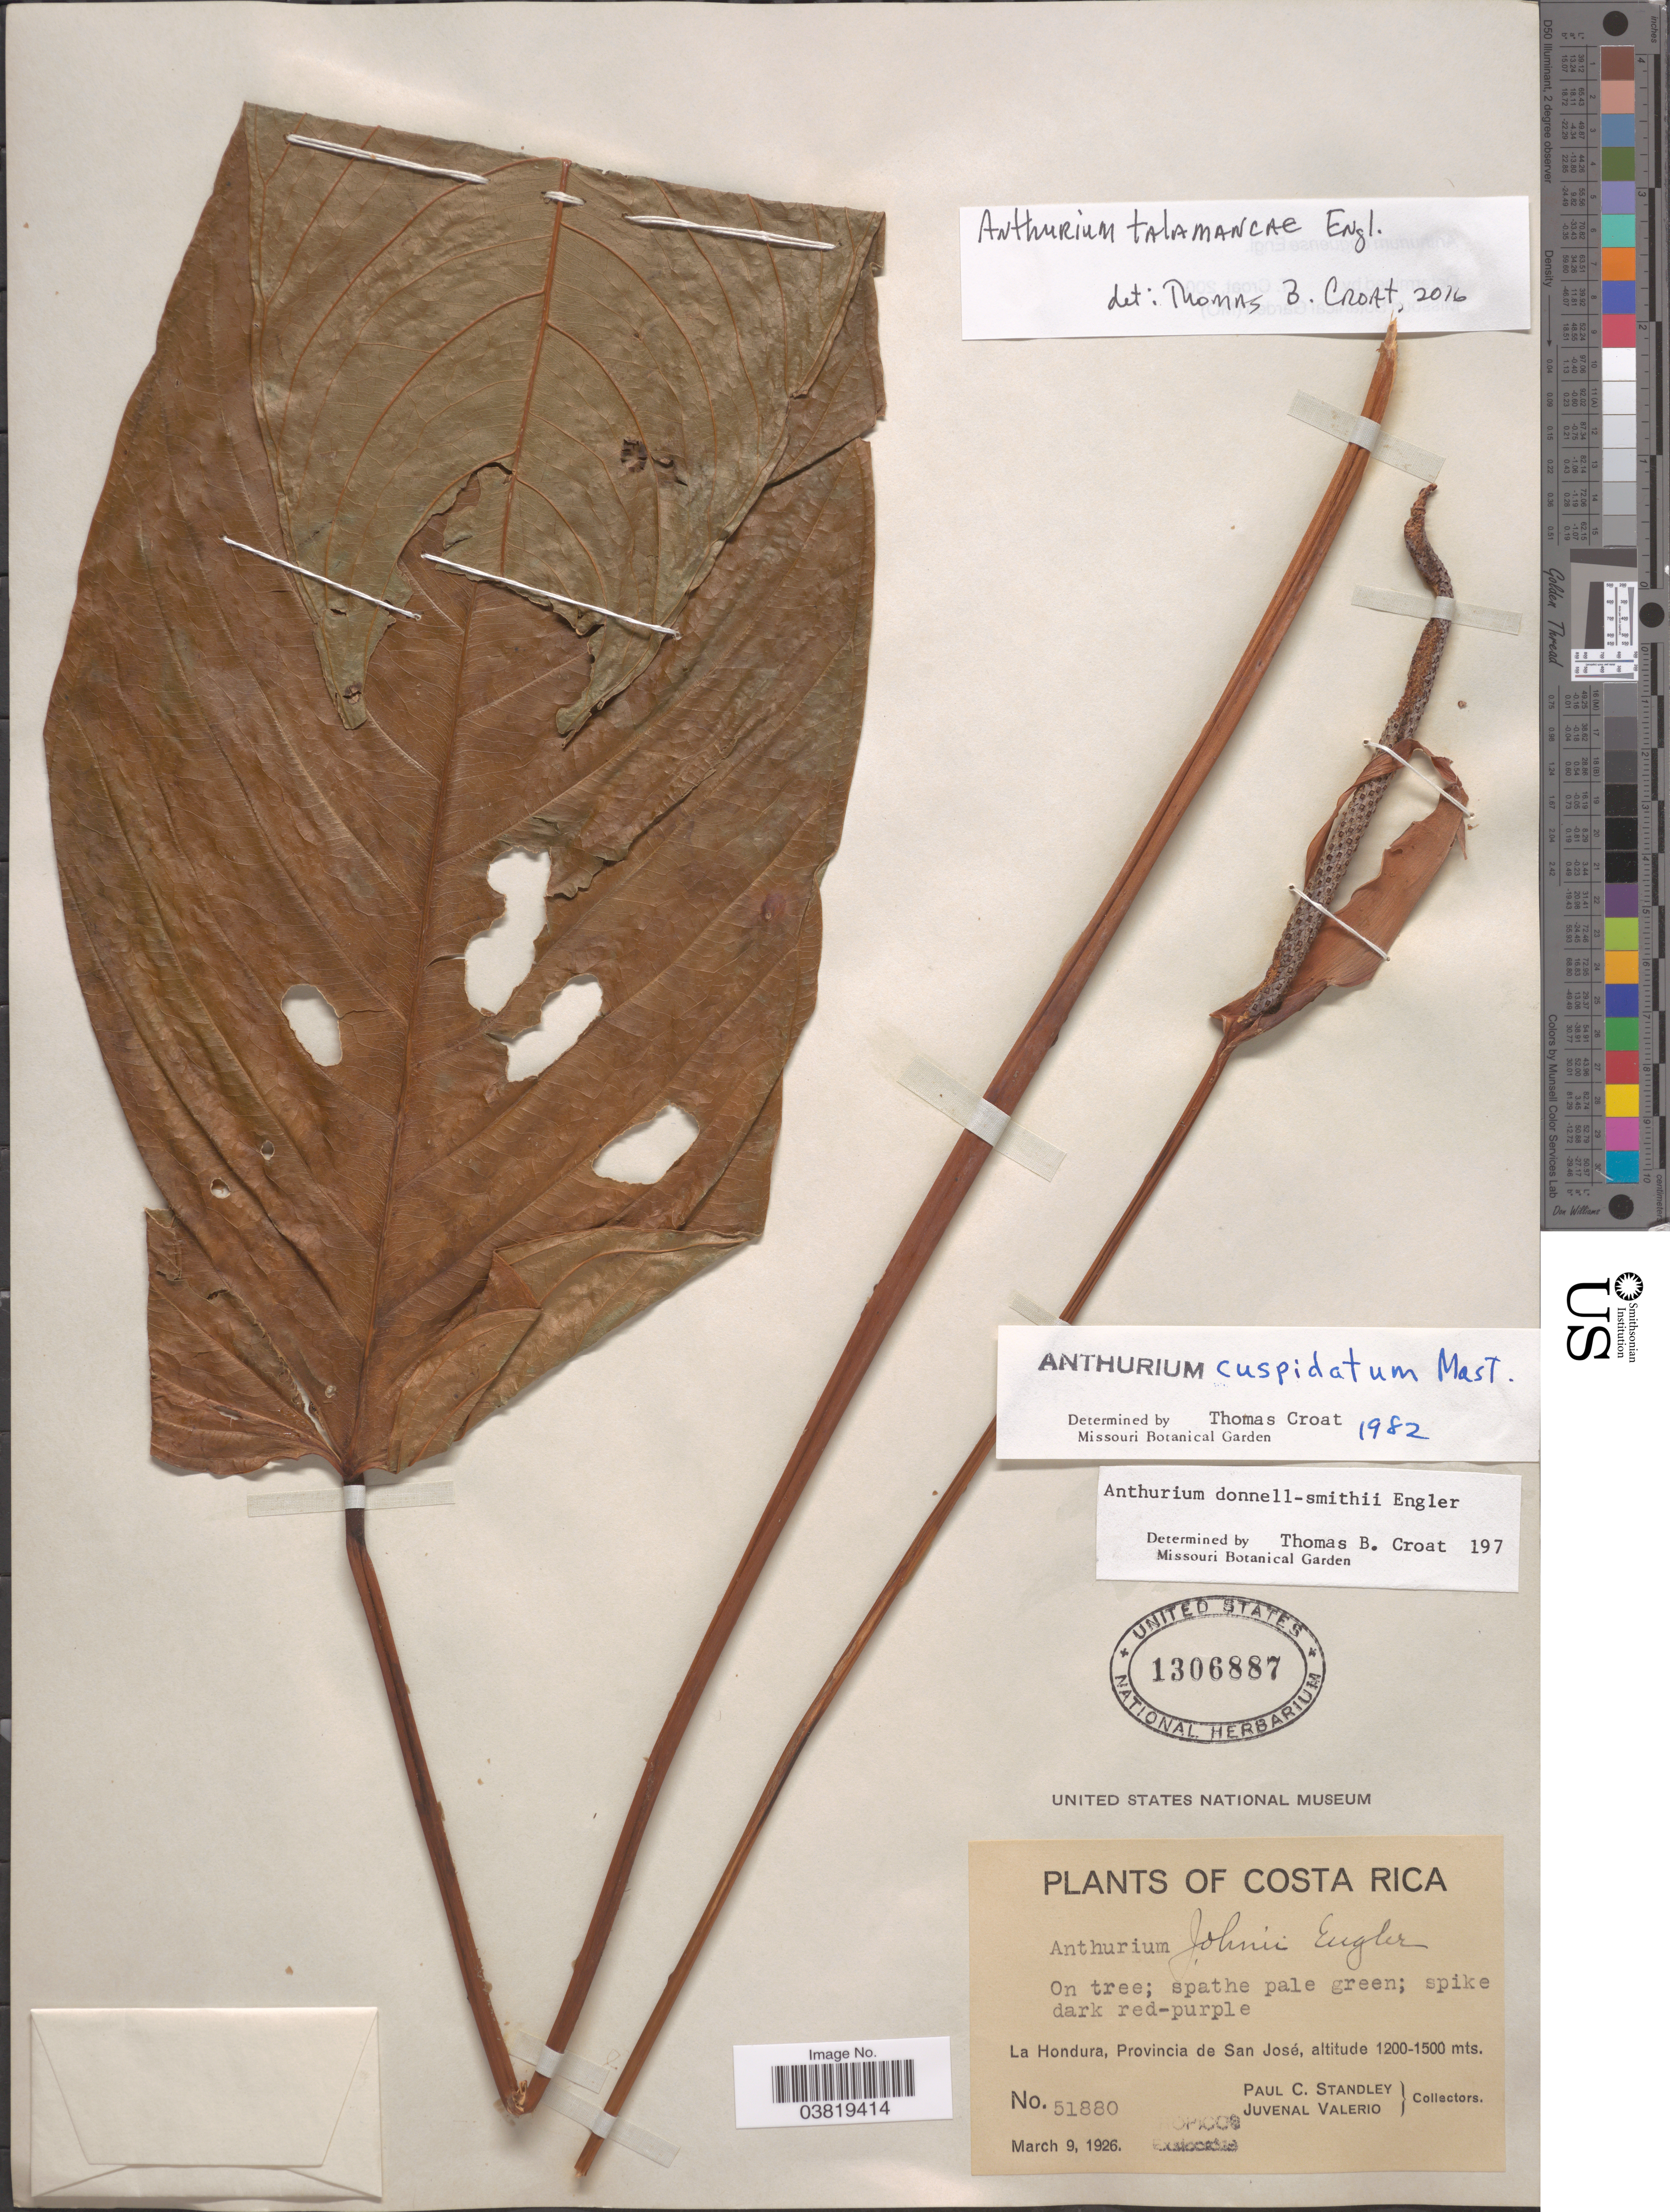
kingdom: Plantae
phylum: Tracheophyta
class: Liliopsida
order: Alismatales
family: Araceae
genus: Anthurium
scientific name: Anthurium talamancae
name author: Engl.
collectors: P. C. Standley & J. Valerio R.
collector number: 51880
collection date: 1926-03-09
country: Costa Rica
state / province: San José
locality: La Hondura.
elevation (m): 1200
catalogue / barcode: US 1306887